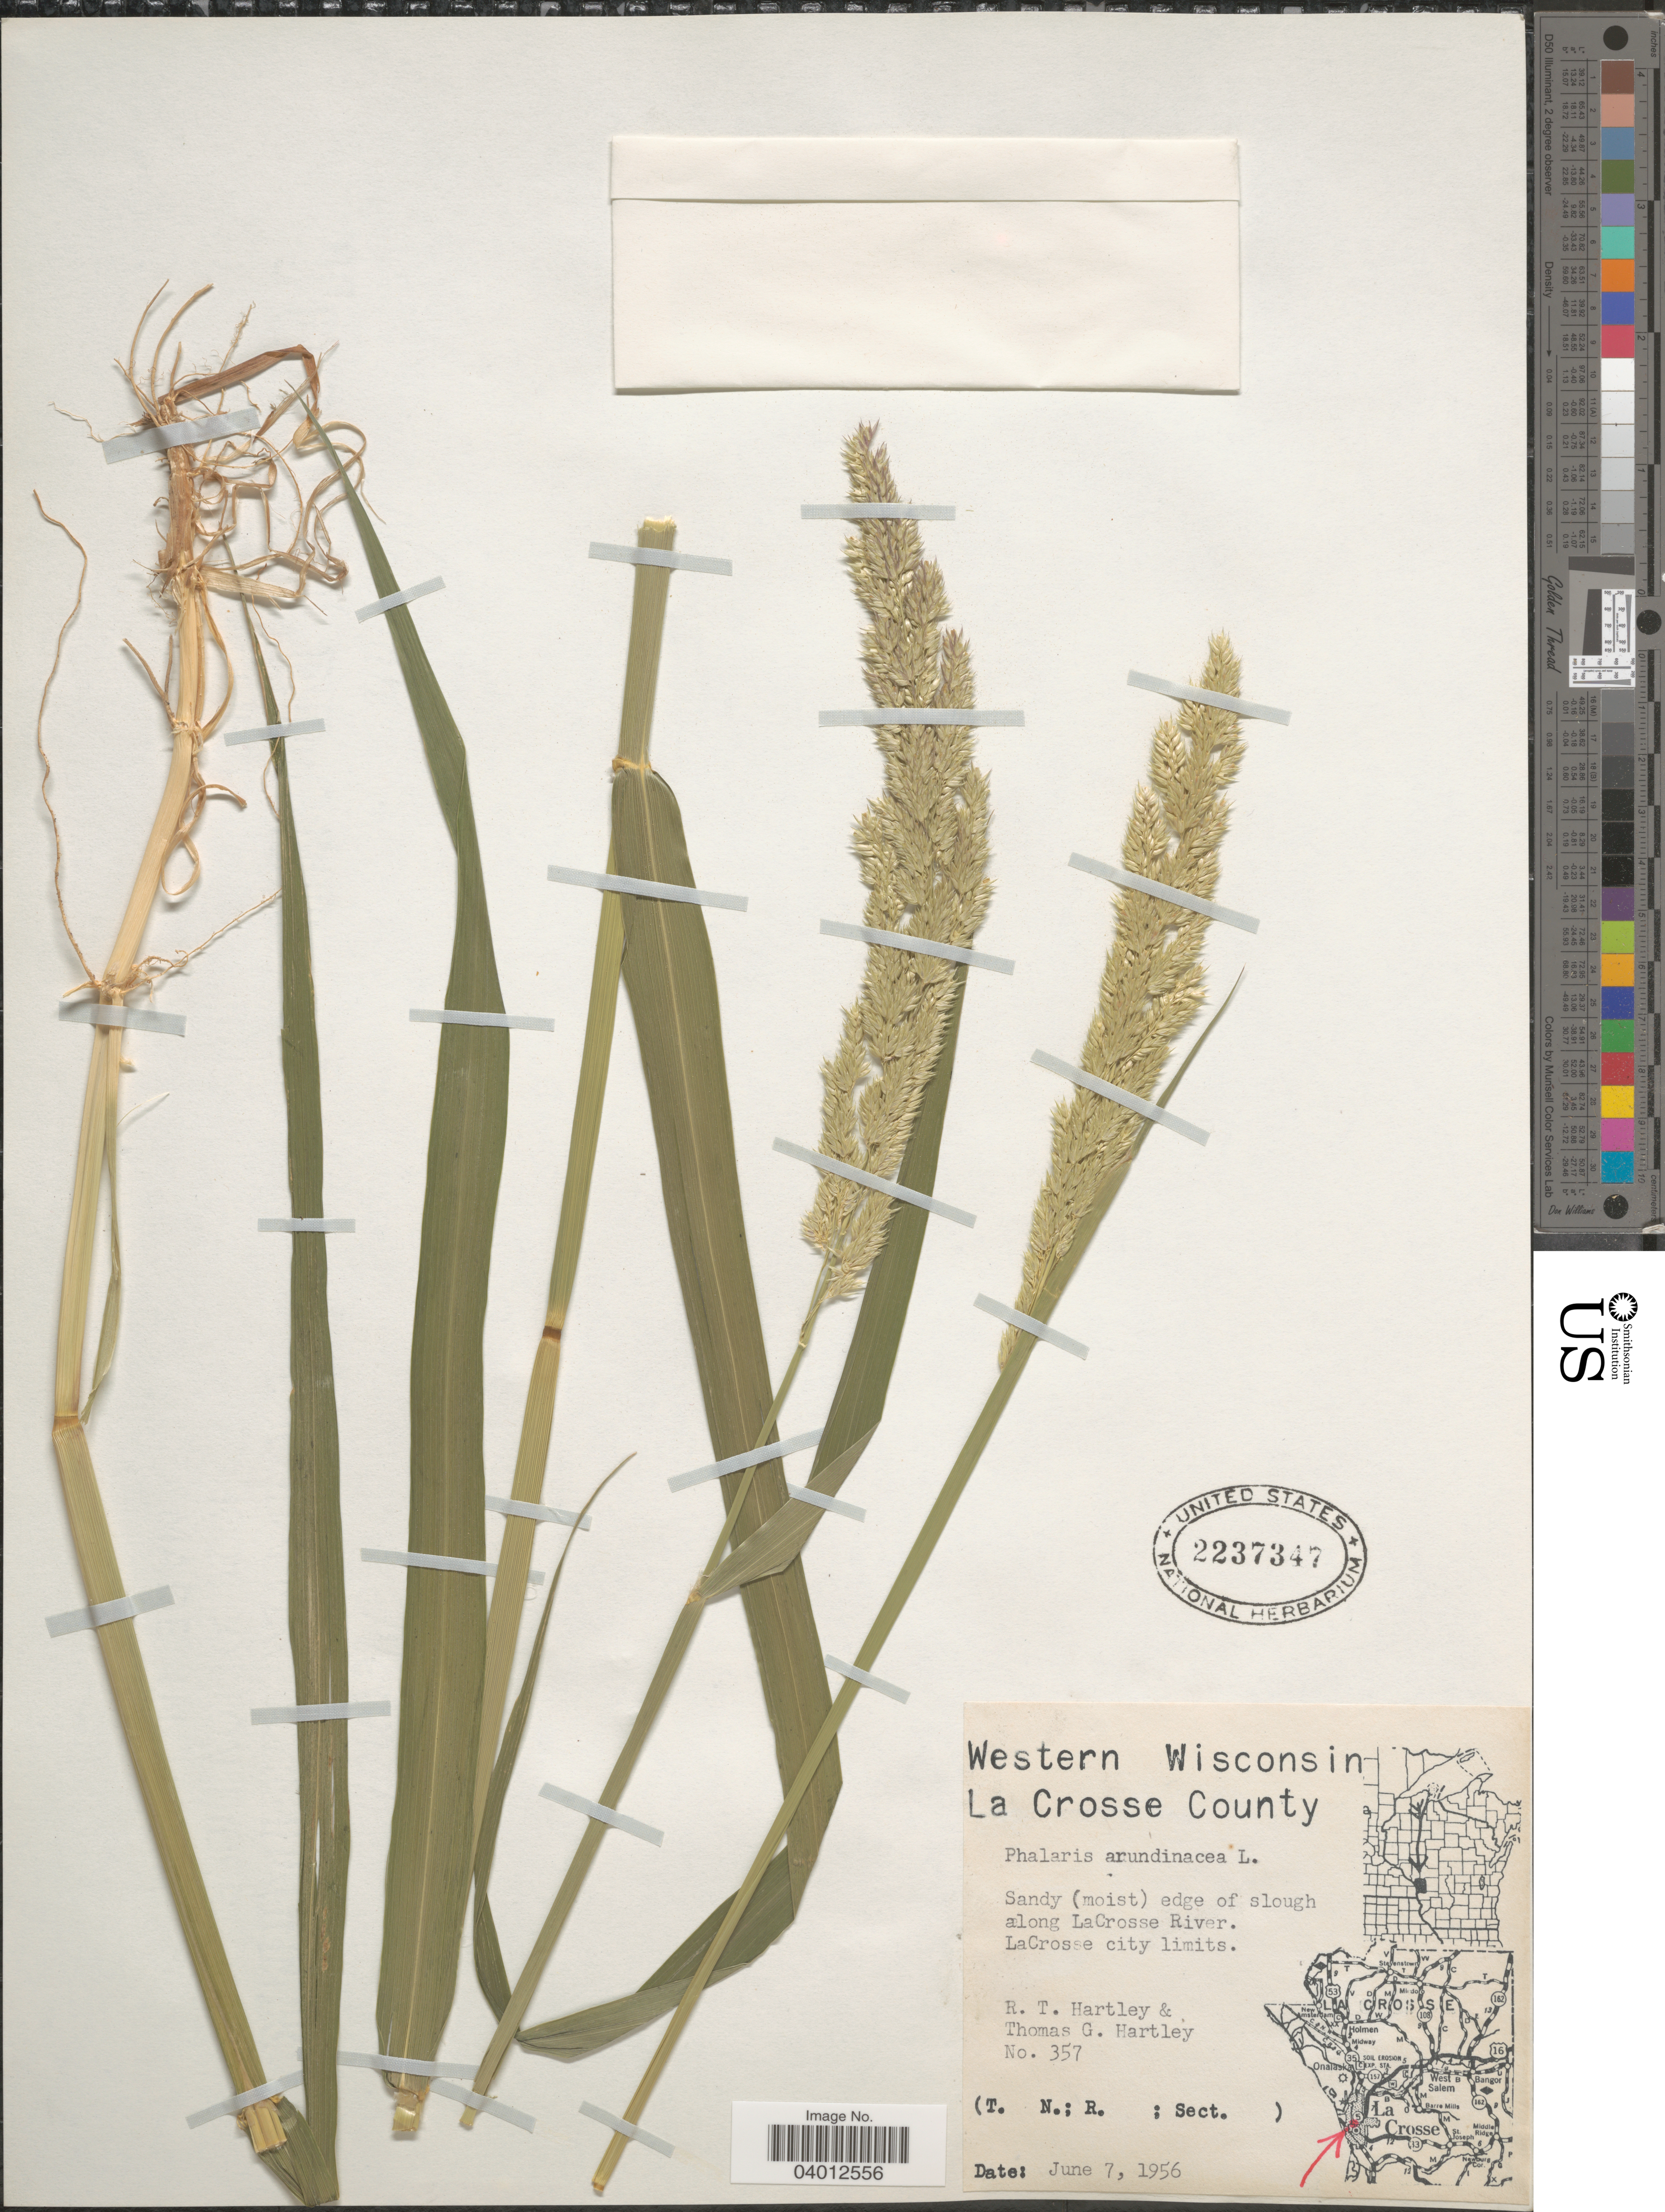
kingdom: Plantae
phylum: Tracheophyta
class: Liliopsida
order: Poales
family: Poaceae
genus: Phalaris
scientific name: Phalaris arundinacea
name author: L.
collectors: R. T. Hartley & T. G. Hartley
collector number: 357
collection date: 1956-06-07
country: United States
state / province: Wisconsin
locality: Western Wisconsin. La Crosse County. Sandy (moist) edge of slough along LaCrosse River. LaCrosse city limits.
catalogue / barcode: US 2237347